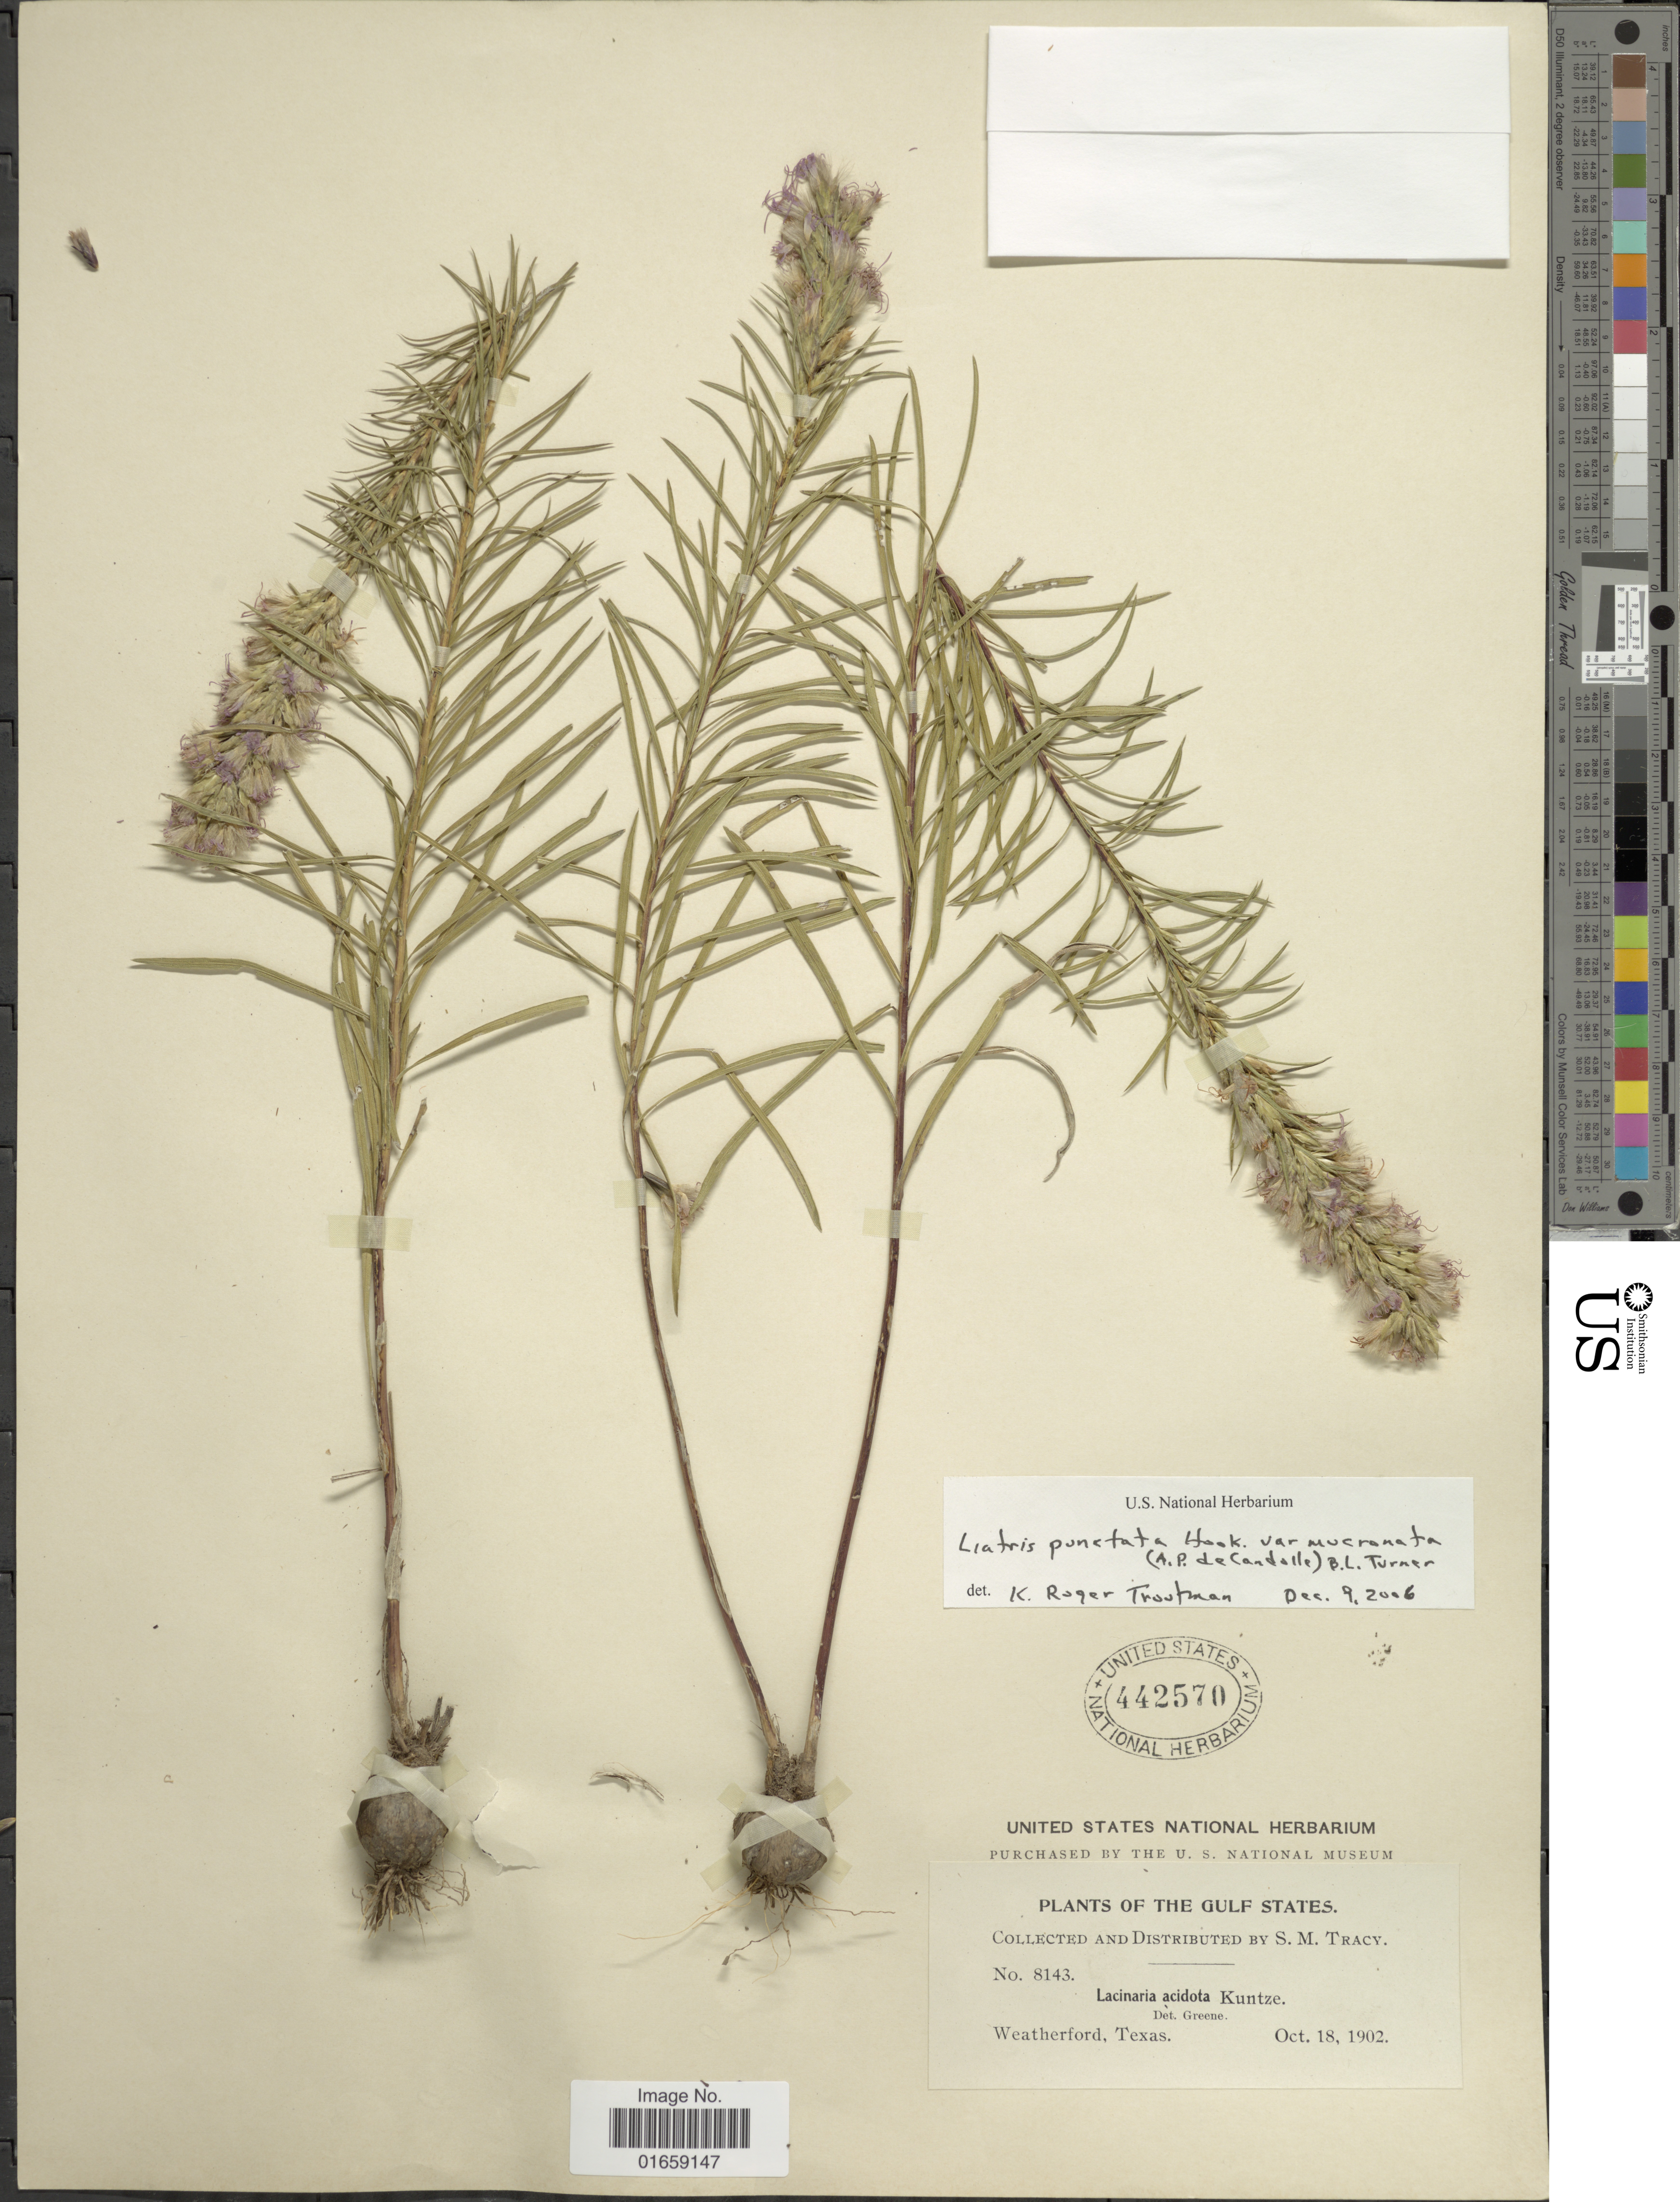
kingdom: Plantae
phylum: Tracheophyta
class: Magnoliopsida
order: Asterales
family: Asteraceae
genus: Liatris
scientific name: Liatris punctata var. mucronata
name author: (DC.) B.L. Turner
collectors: S. Stracy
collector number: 8143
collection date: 1902-10-18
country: United States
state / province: Texas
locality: Weatherford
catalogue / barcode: US 442570